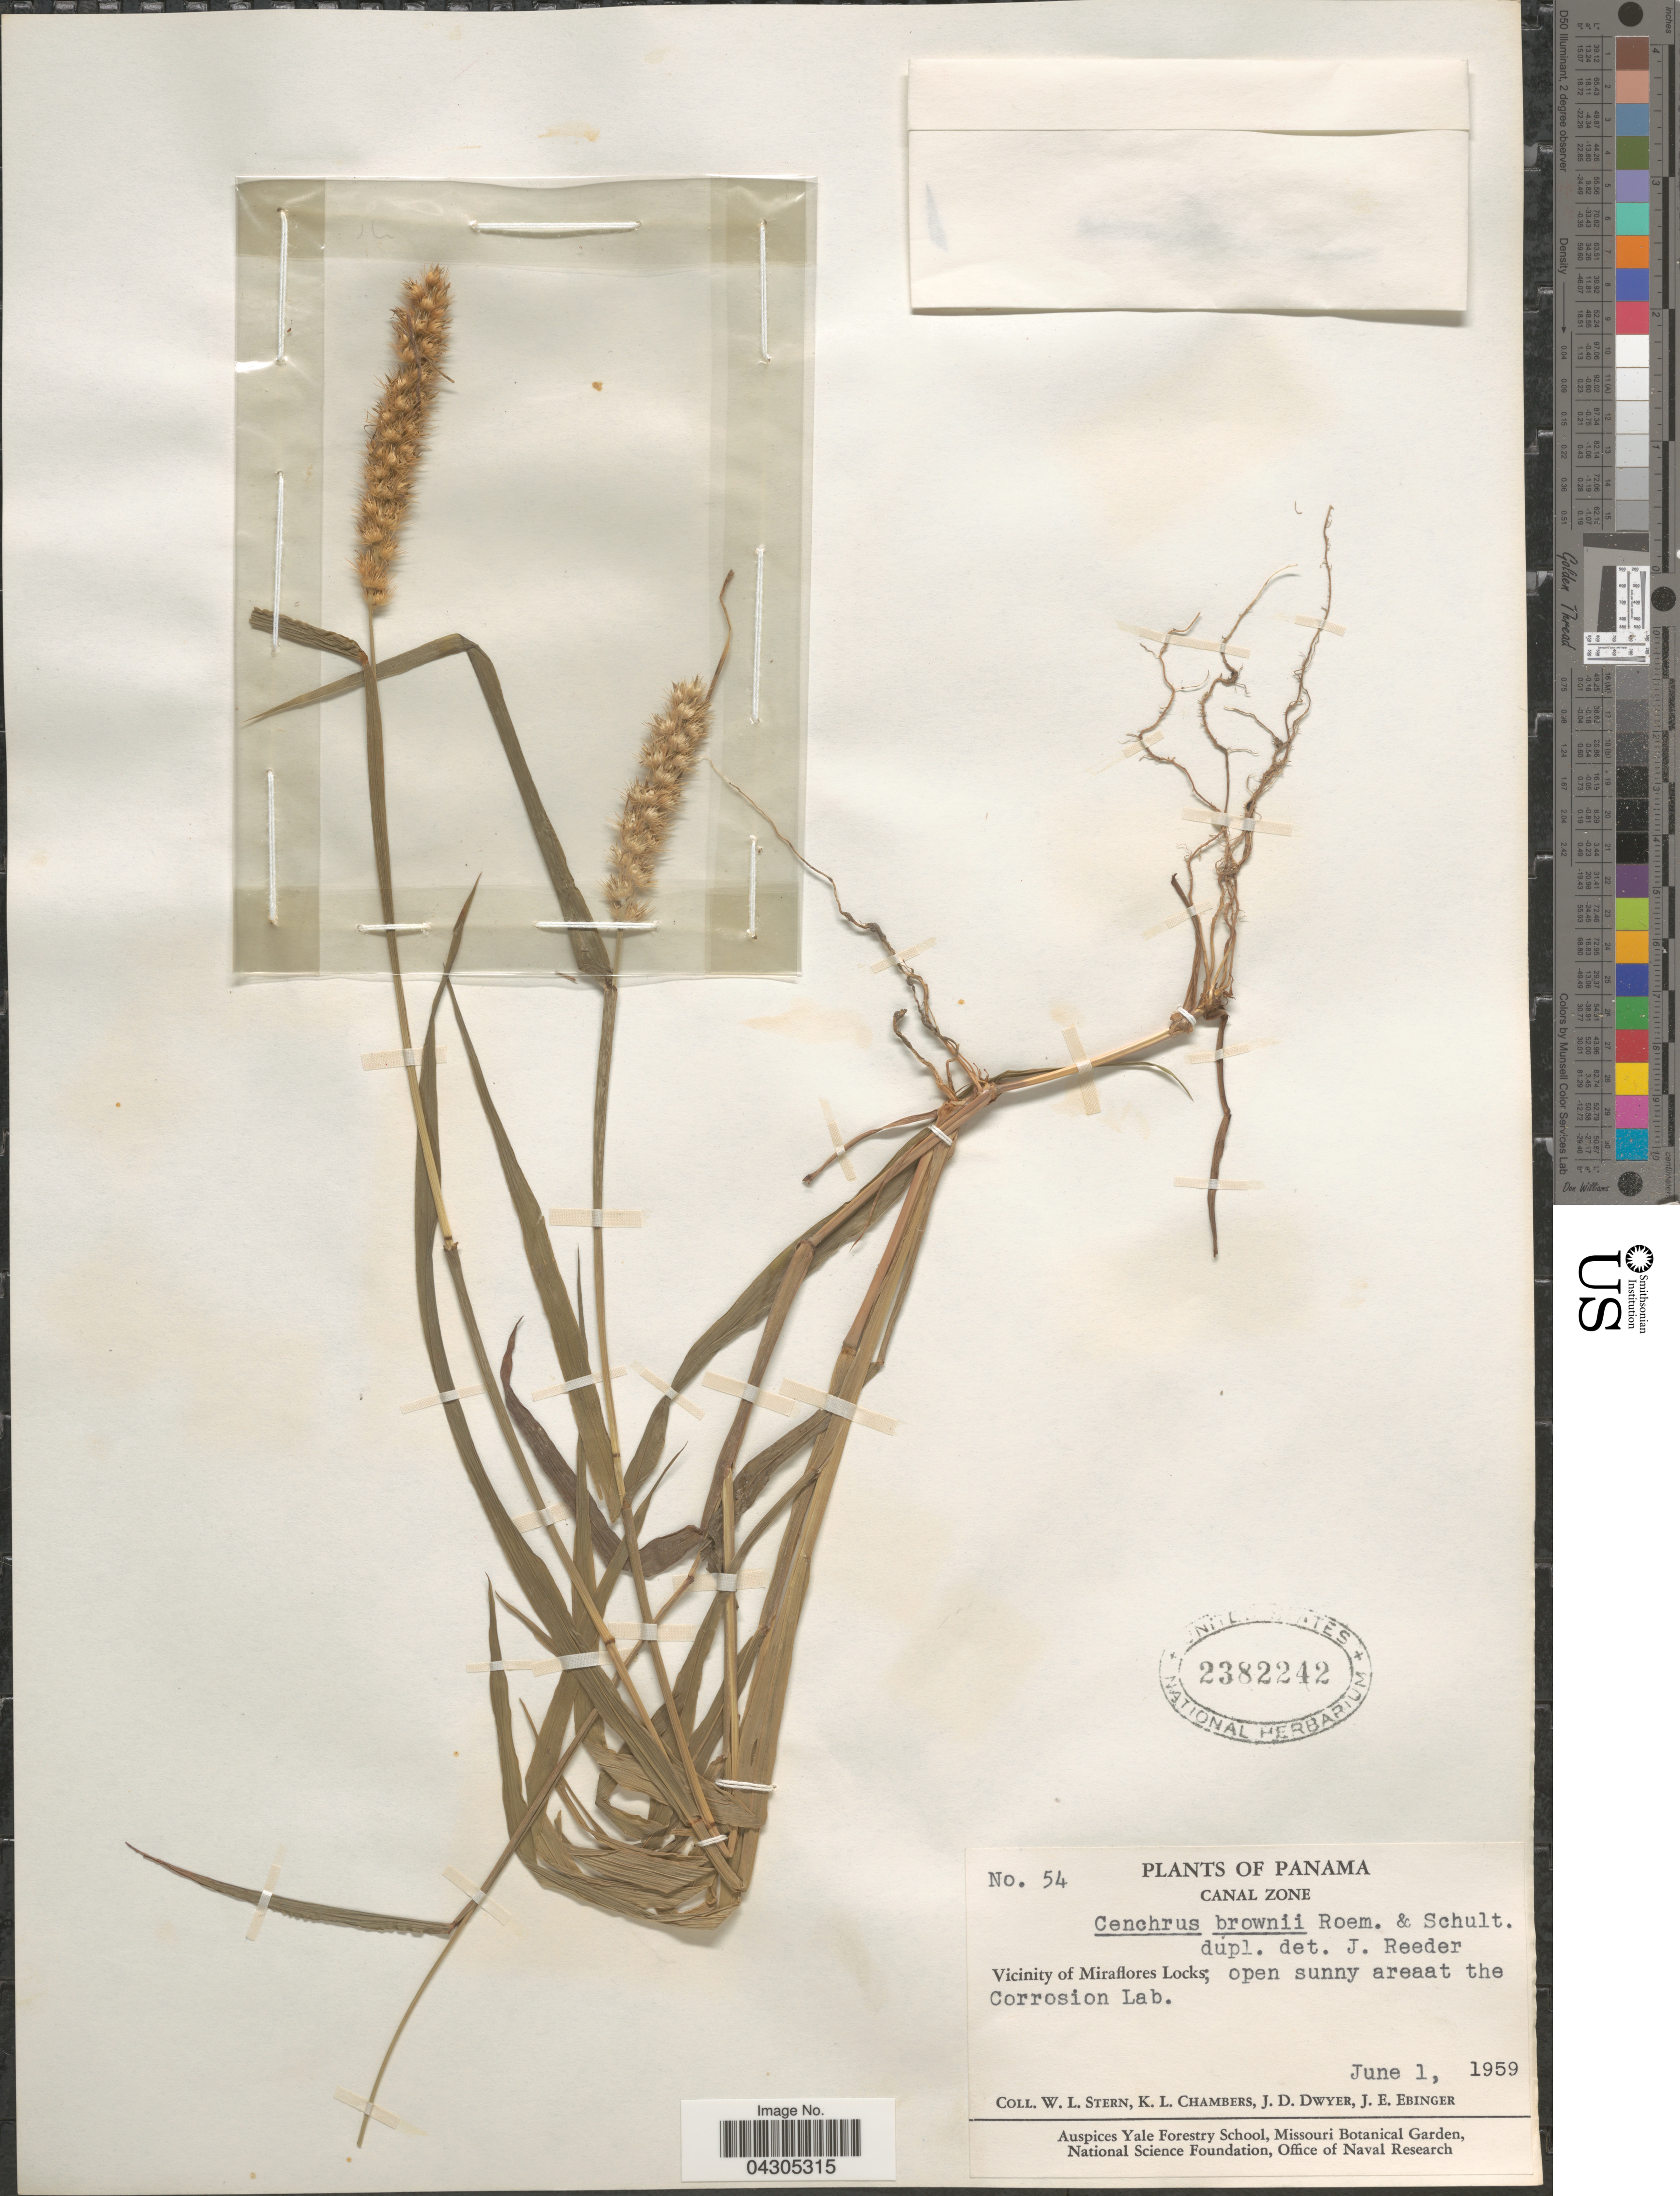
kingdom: Plantae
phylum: Tracheophyta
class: Liliopsida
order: Poales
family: Poaceae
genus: Cenchrus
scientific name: Cenchrus brownii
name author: Roem. & Schult.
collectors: W. L. Stern, K. Chambers, J. D. Dwyer & J. Ebinger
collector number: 54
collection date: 1959-06-01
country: Panama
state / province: Colón / Panamá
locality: Canal Zone. Vicinity of Miraflores Locks; open sunny areaat the Corrosion Lab.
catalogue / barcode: US 2382242